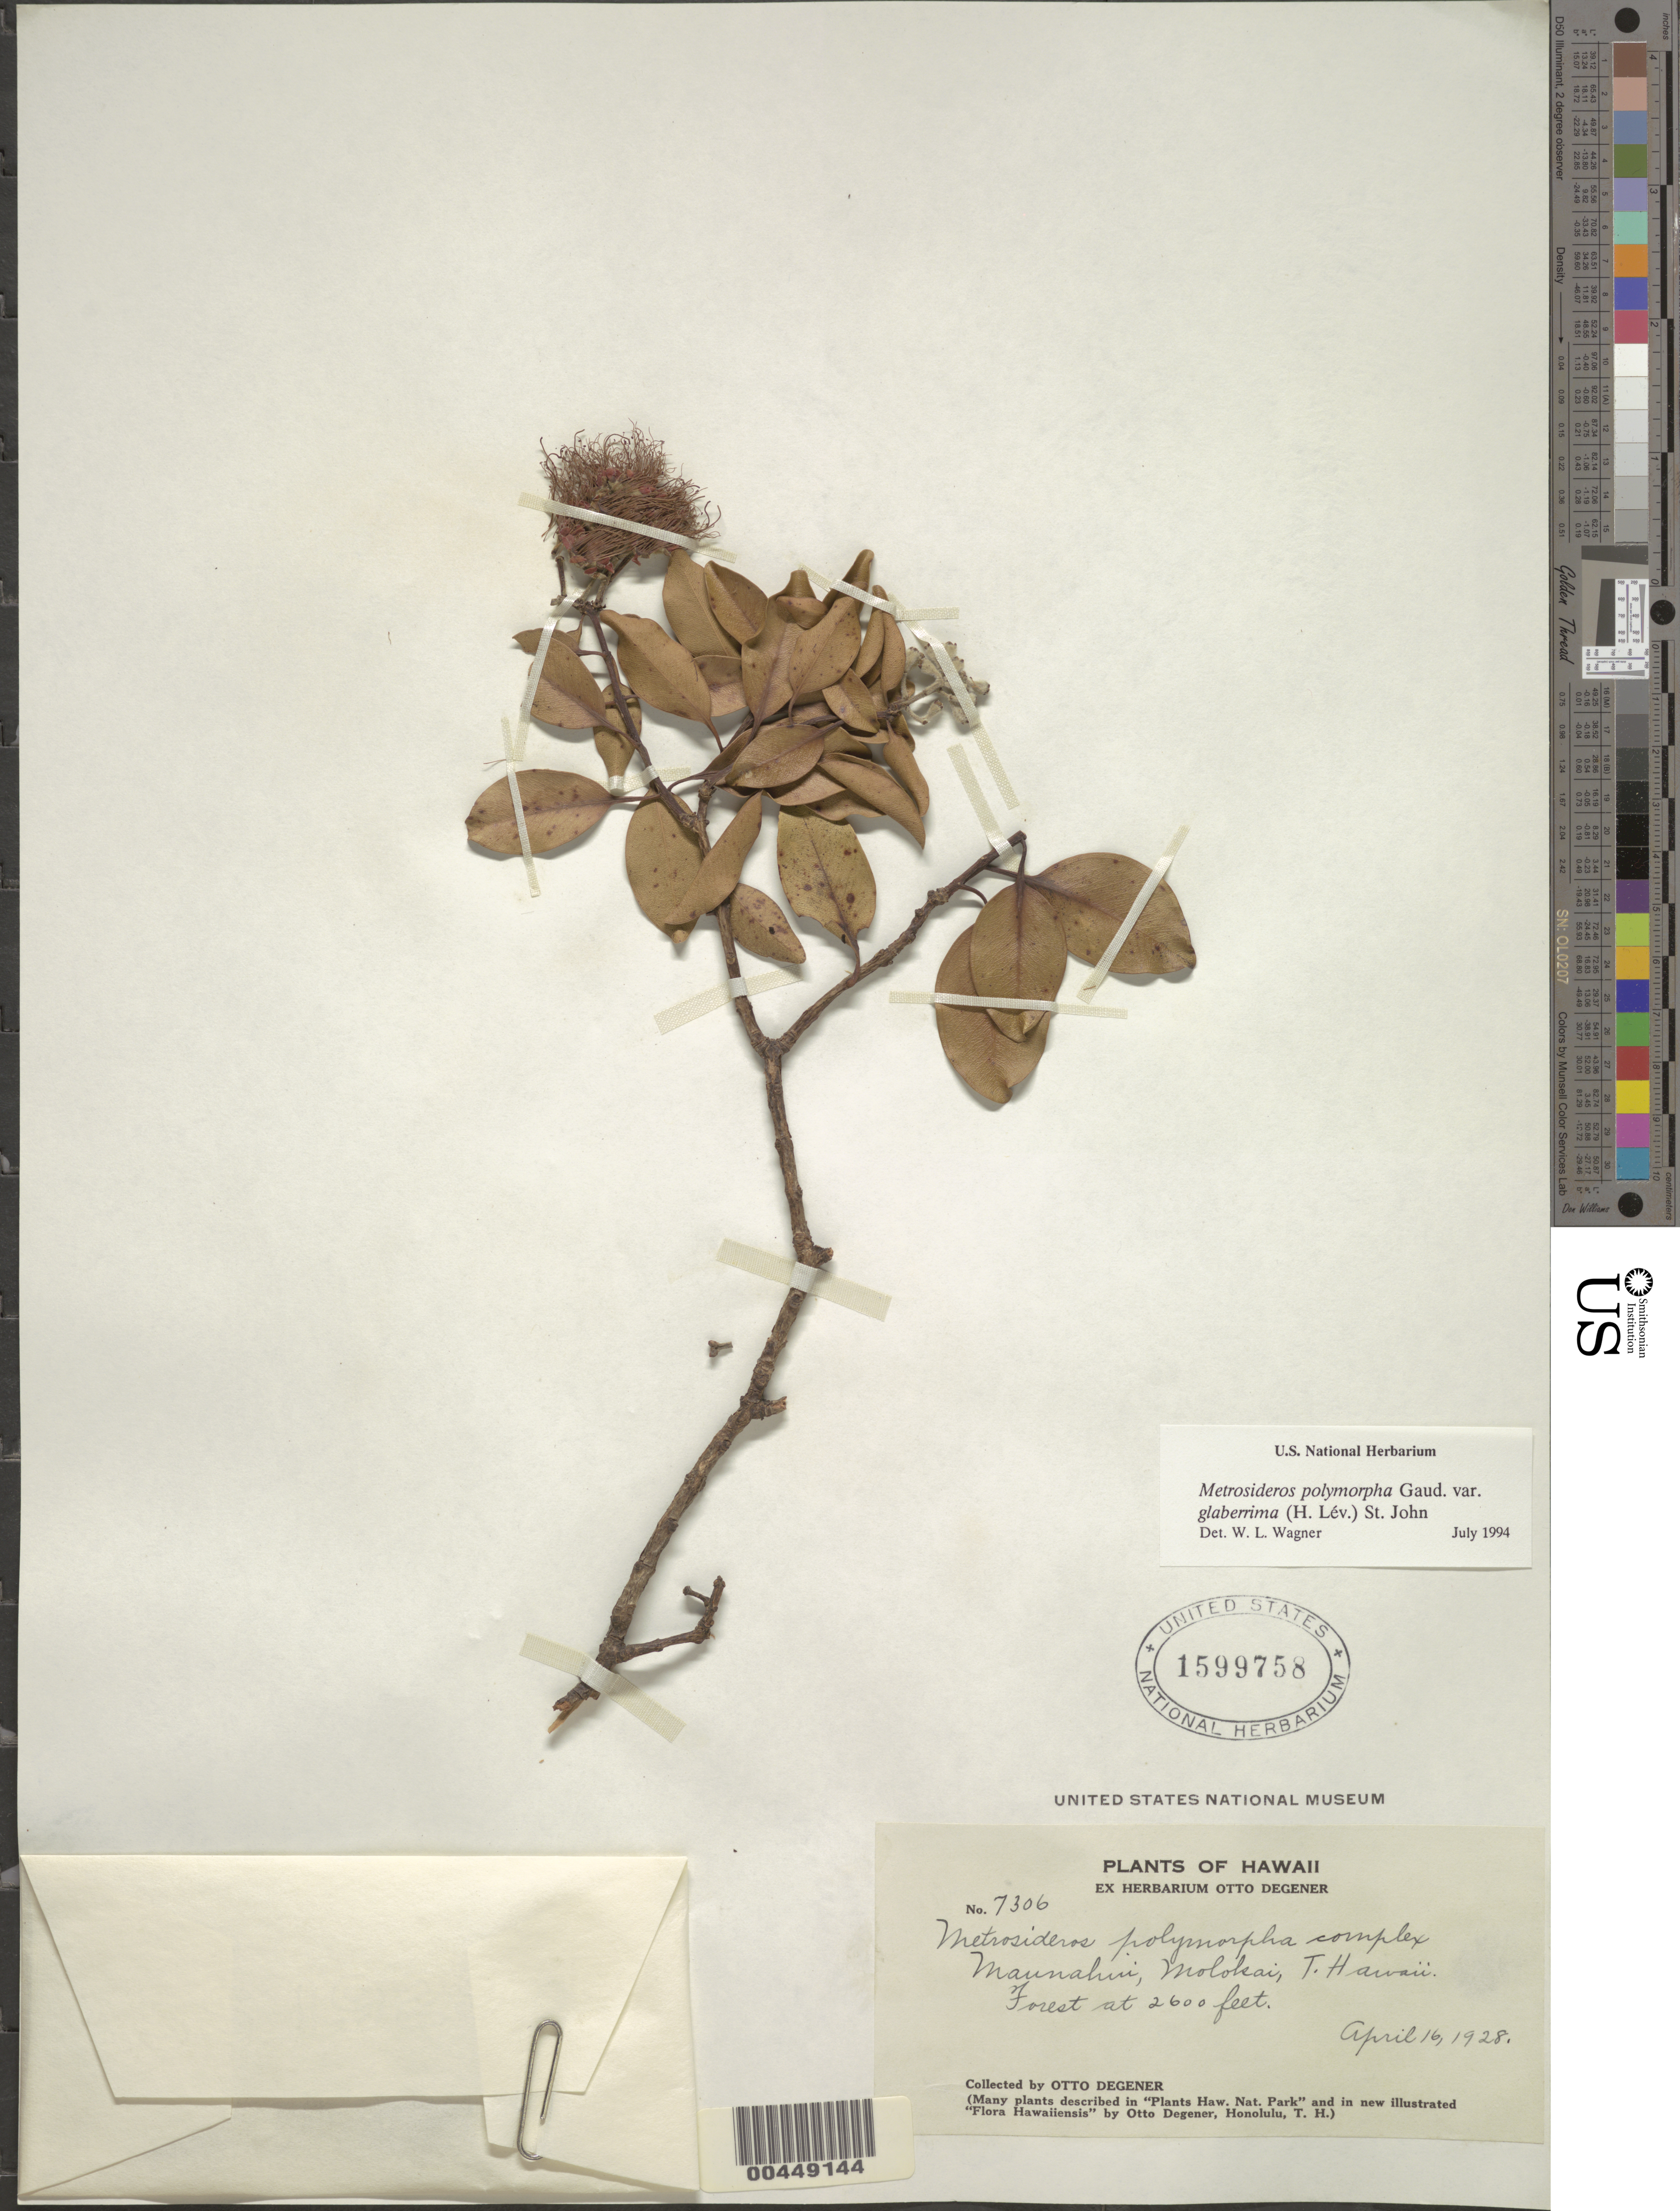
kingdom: Plantae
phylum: Tracheophyta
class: Magnoliopsida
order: Myrtales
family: Myrtaceae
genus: Metrosideros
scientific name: Metrosideros polymorpha var. glaberrima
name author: (H. Lév.) H. St. John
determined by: Wagner, W. L., (BOT), Smithsonian Institution - National Museum of Natural History (UNITED STATES)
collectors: O. Degener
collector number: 7306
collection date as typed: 16 Apr 1928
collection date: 1928-04-16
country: United States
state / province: Hawaii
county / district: Maui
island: Moloka'i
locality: Maunahui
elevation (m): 792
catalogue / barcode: US 1599758